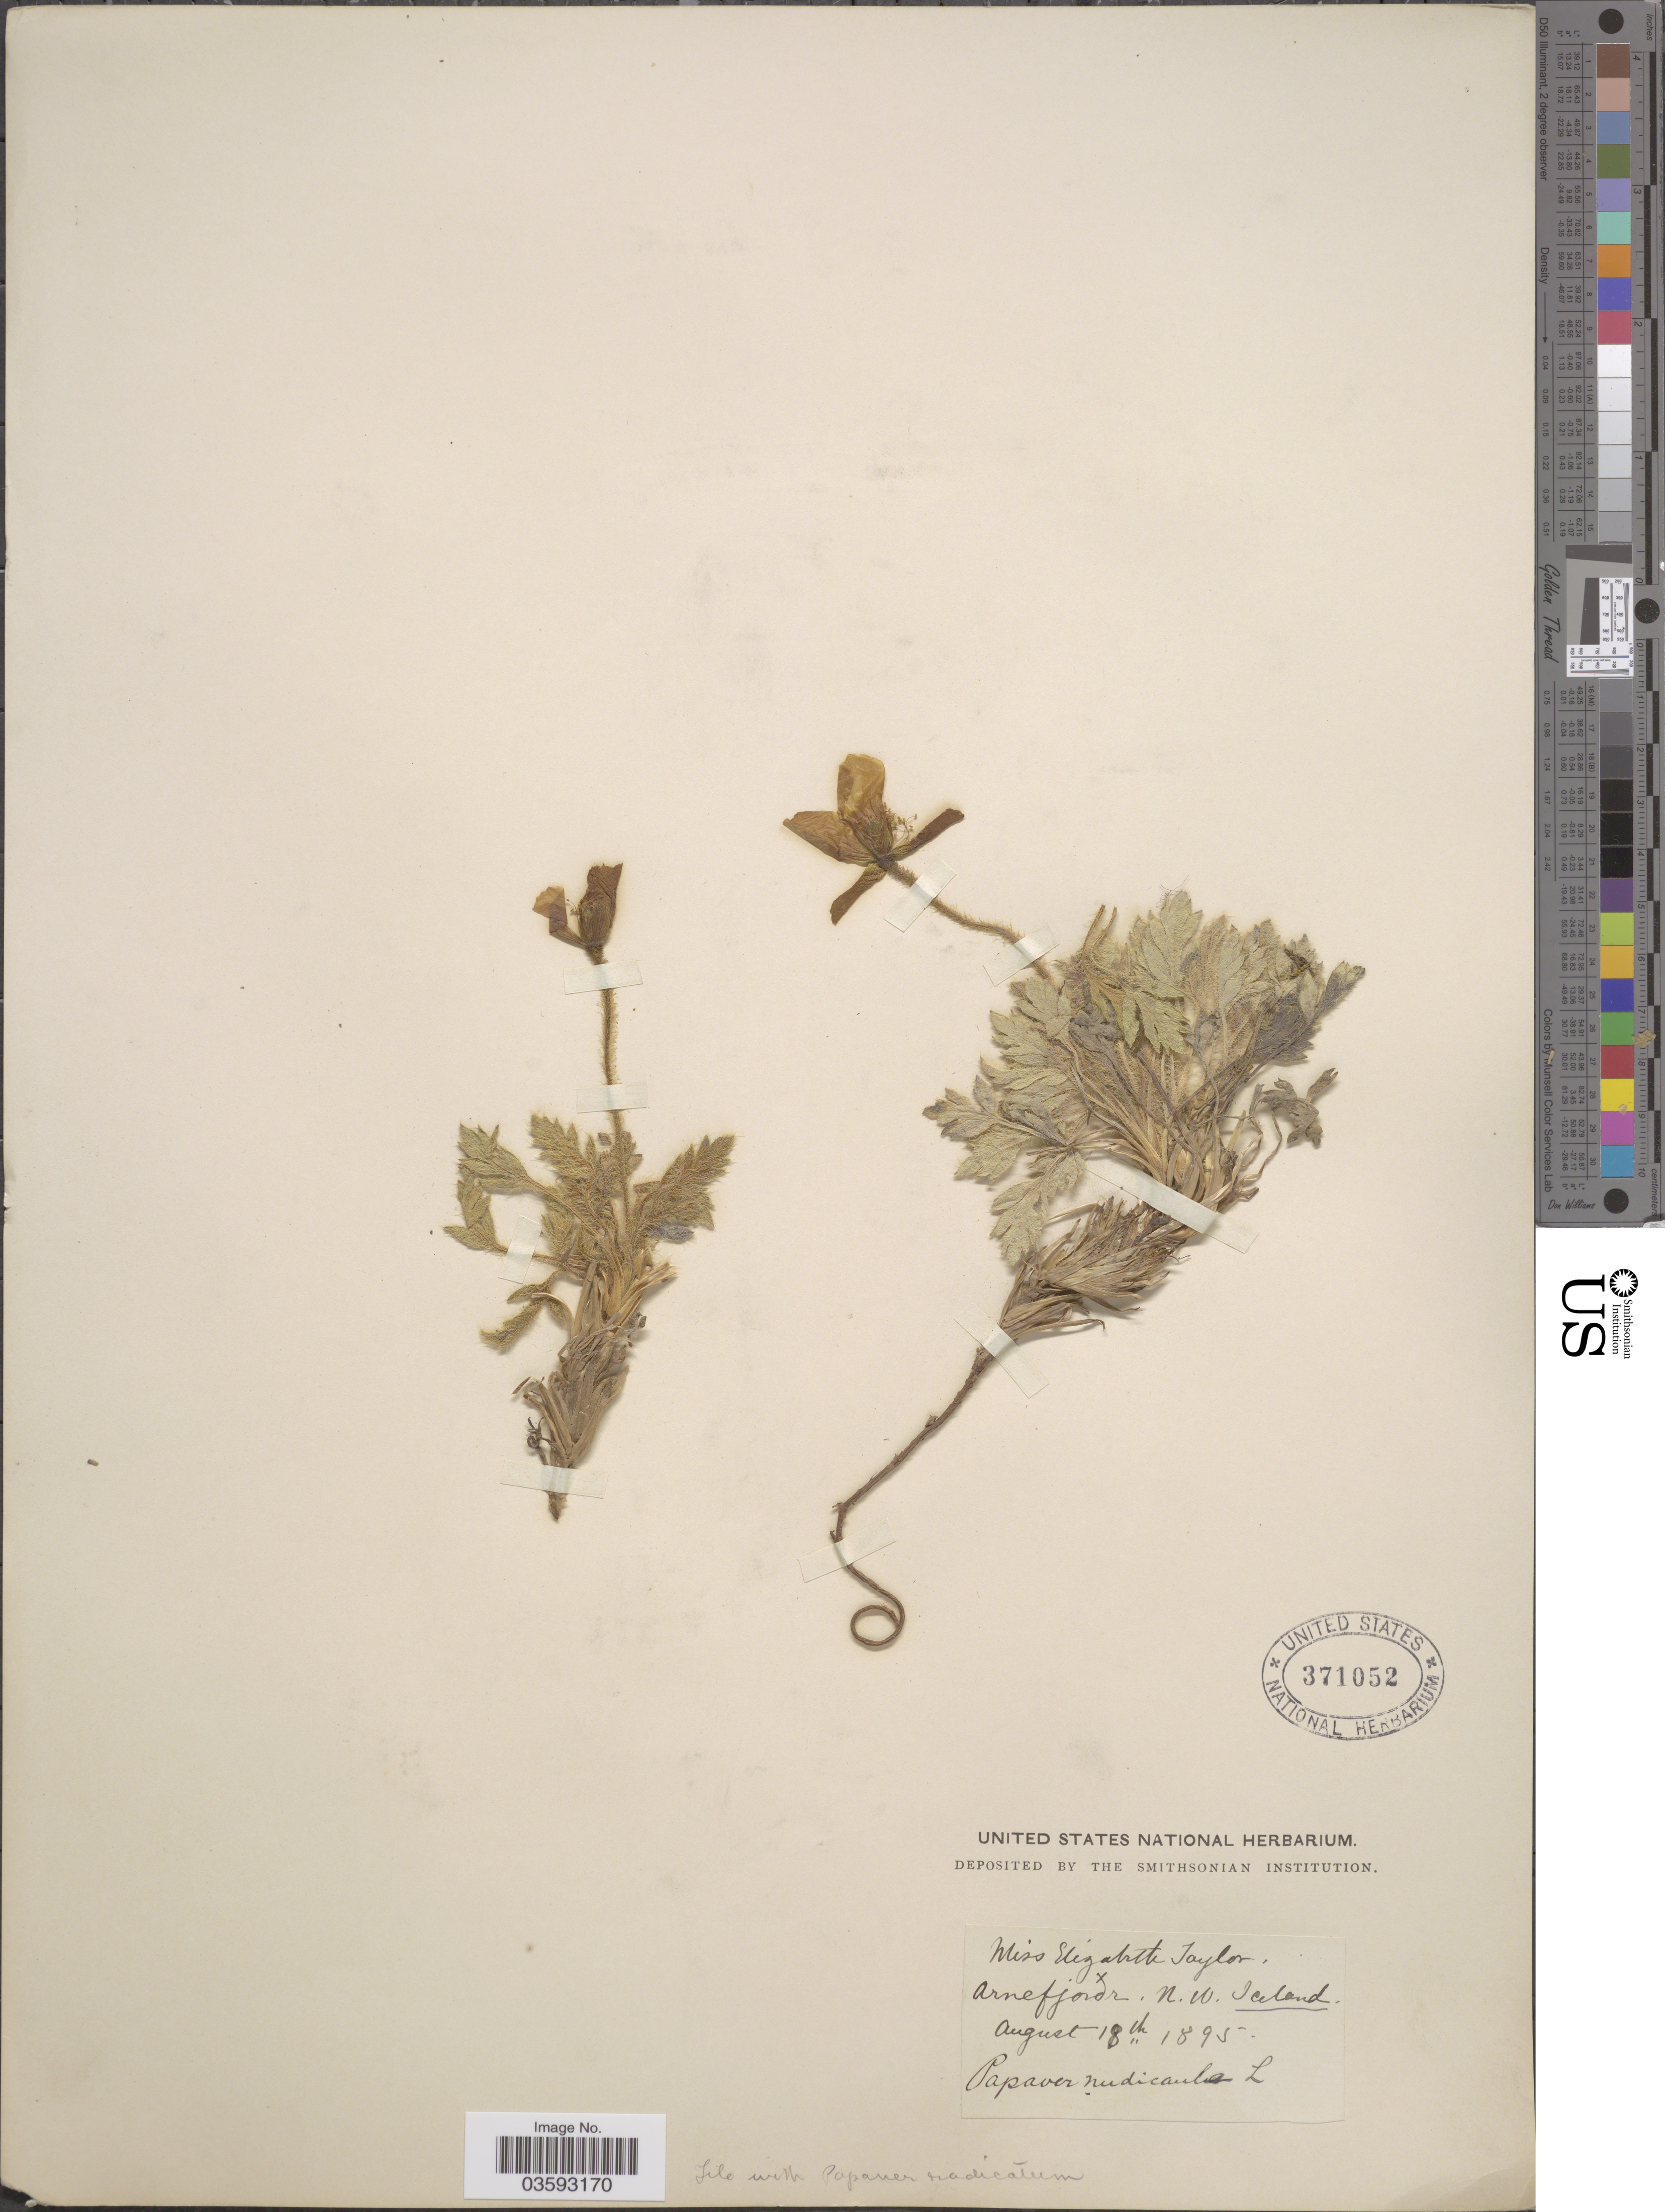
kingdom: Plantae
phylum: Tracheophyta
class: Magnoliopsida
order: Ranunculales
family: Papaveraceae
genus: Papaver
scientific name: Papaver nudicaule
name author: L.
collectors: E. L. Taylor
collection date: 1895-08-18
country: Iceland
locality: Arnefjordr, N.W. Iceland.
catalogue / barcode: US 371052